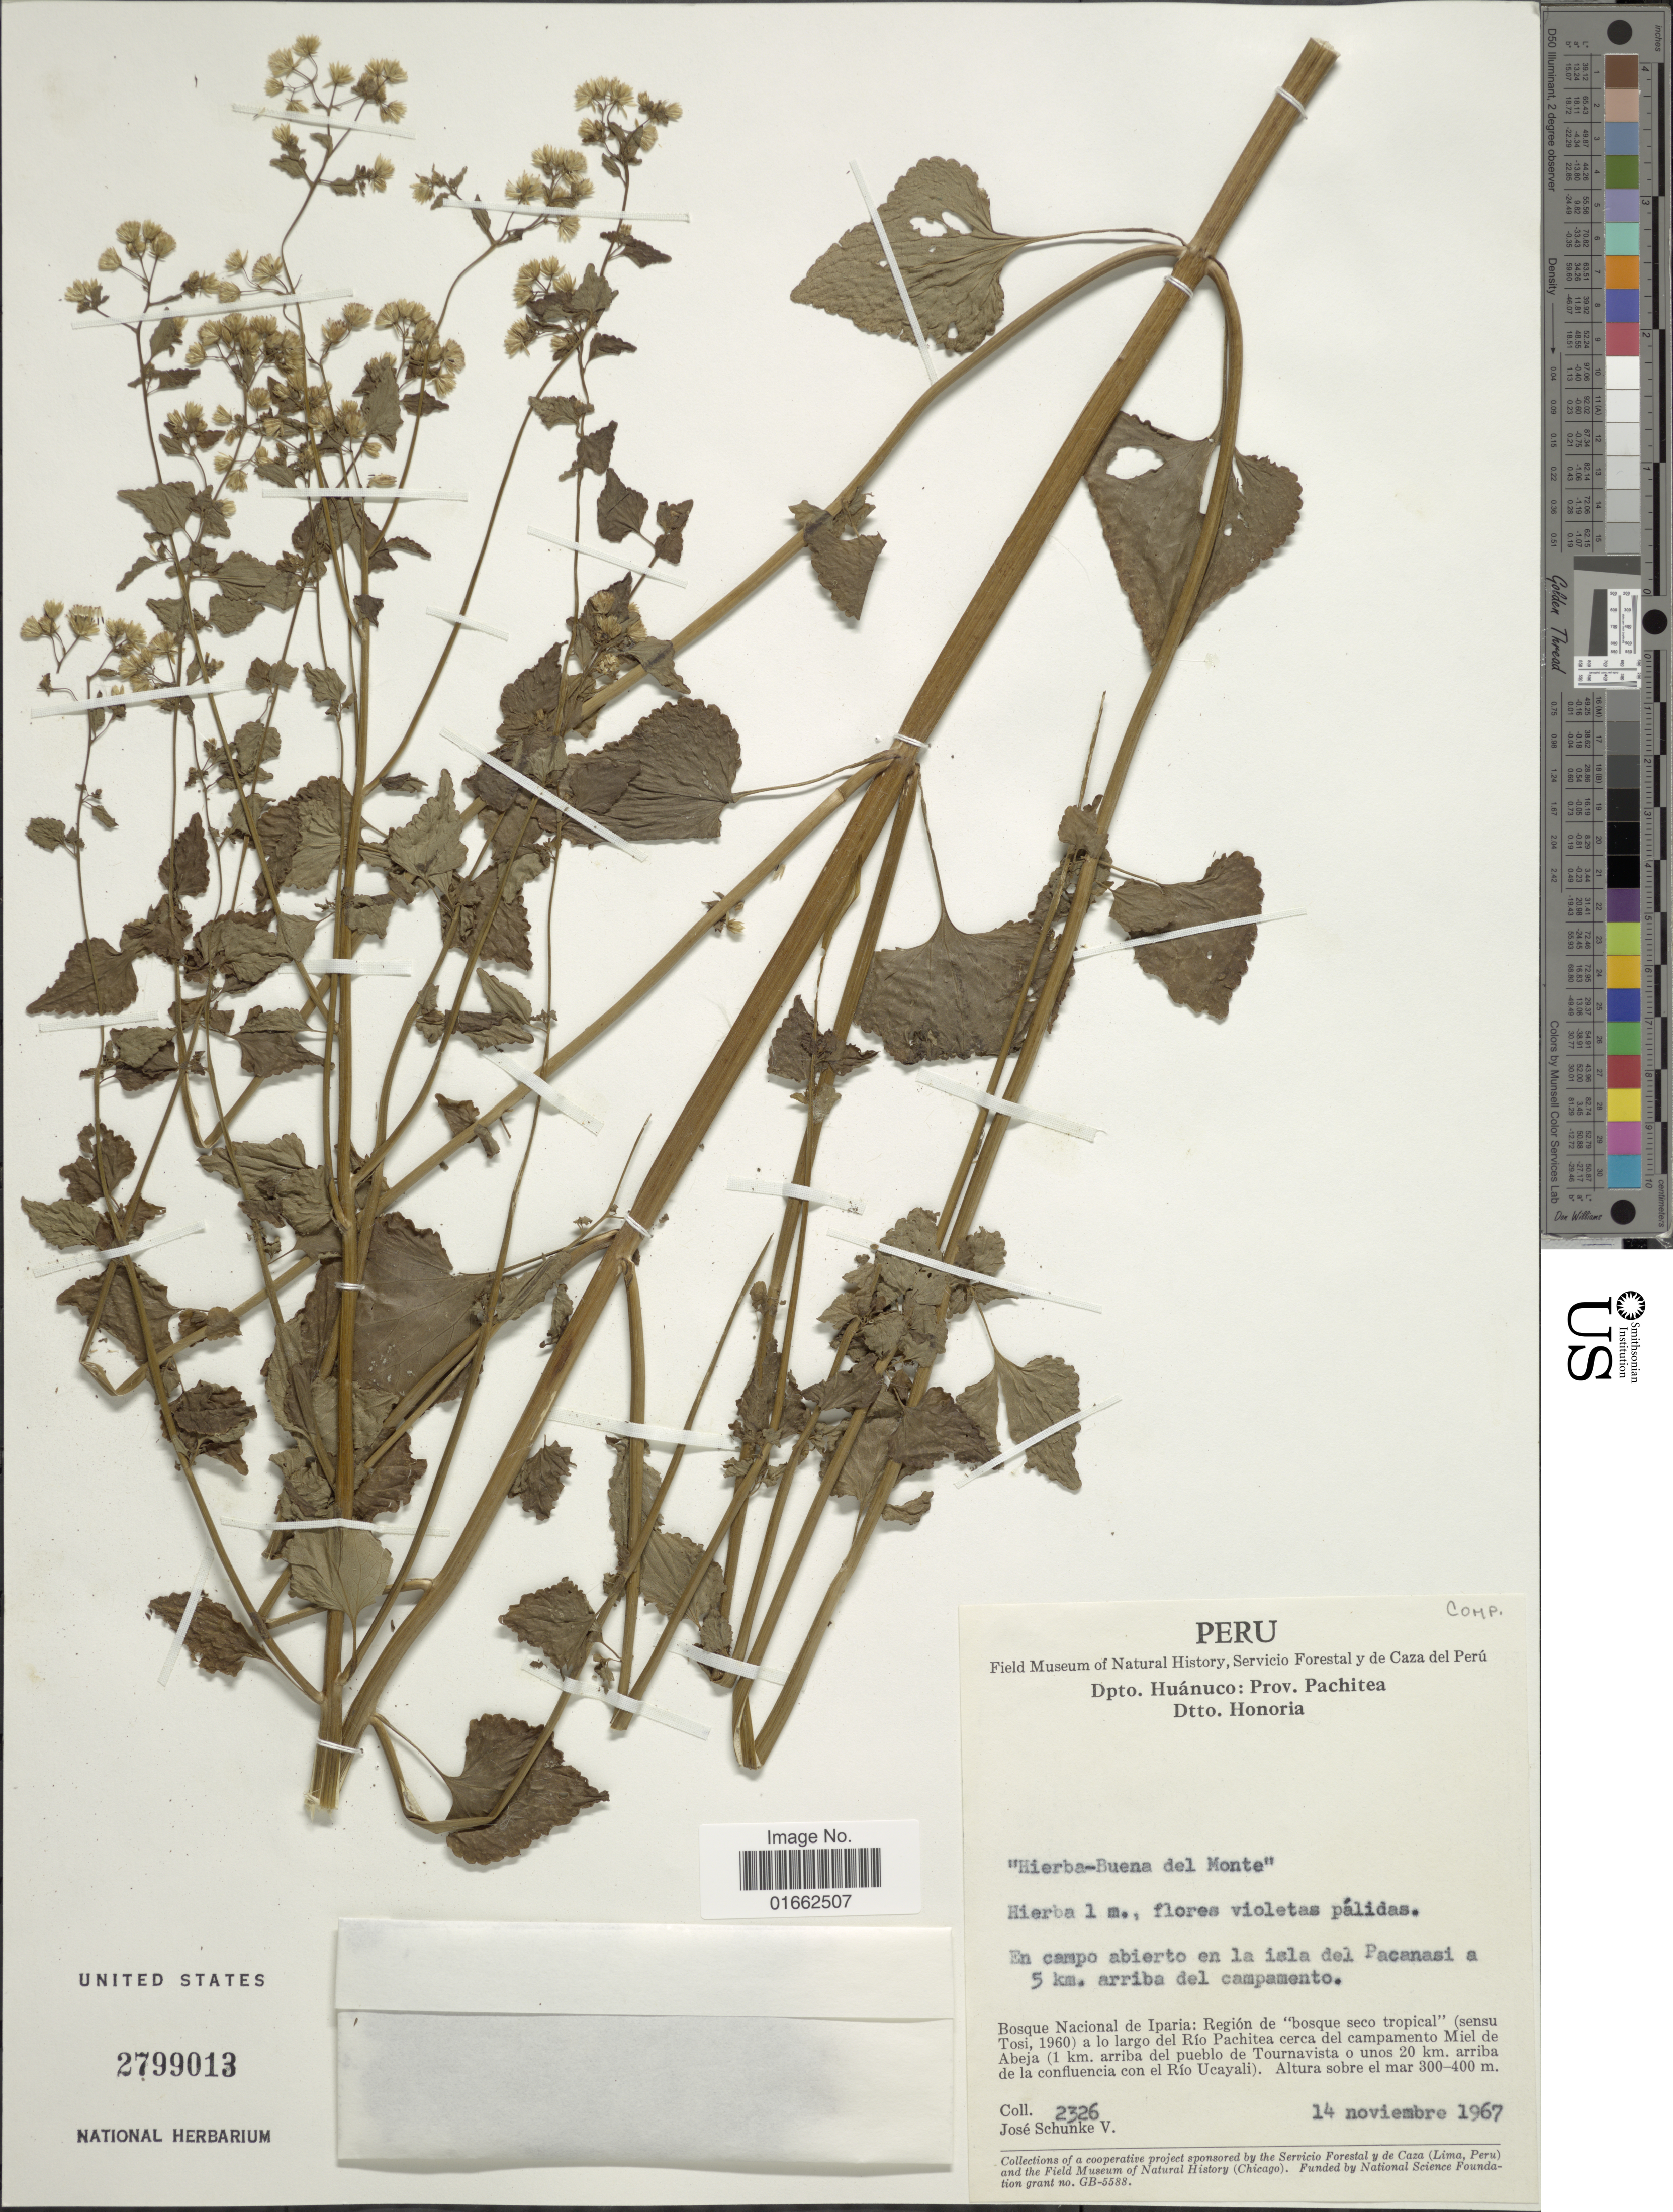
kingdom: Plantae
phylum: Tracheophyta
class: Magnoliopsida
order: Asterales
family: Asteraceae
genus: Fleischmannia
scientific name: Fleischmannia microstemon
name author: (Cass.) R.M. King & H. Rob.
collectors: J. Schunke Vigo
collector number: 2326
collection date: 1967-11-14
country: Peru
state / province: Huánuco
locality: Dpto. Huánuco: Prov. Pachitea. Dtto. Honoria. En campo abierto en la isla del Pacanasi a 5 km. arriba del campamento. Bosque Nacional de Iparia: Región de "bosque seco tropical" (sensu Tosi, 1960) a lo largo del Río Pachitea cerca del campamento Miel de Abeja (1 km. arriba del pueblo de Tournavista o unos 20 km. arriba de la confluencia con el Ro Ucayali)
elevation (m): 300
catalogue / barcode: US 2799013